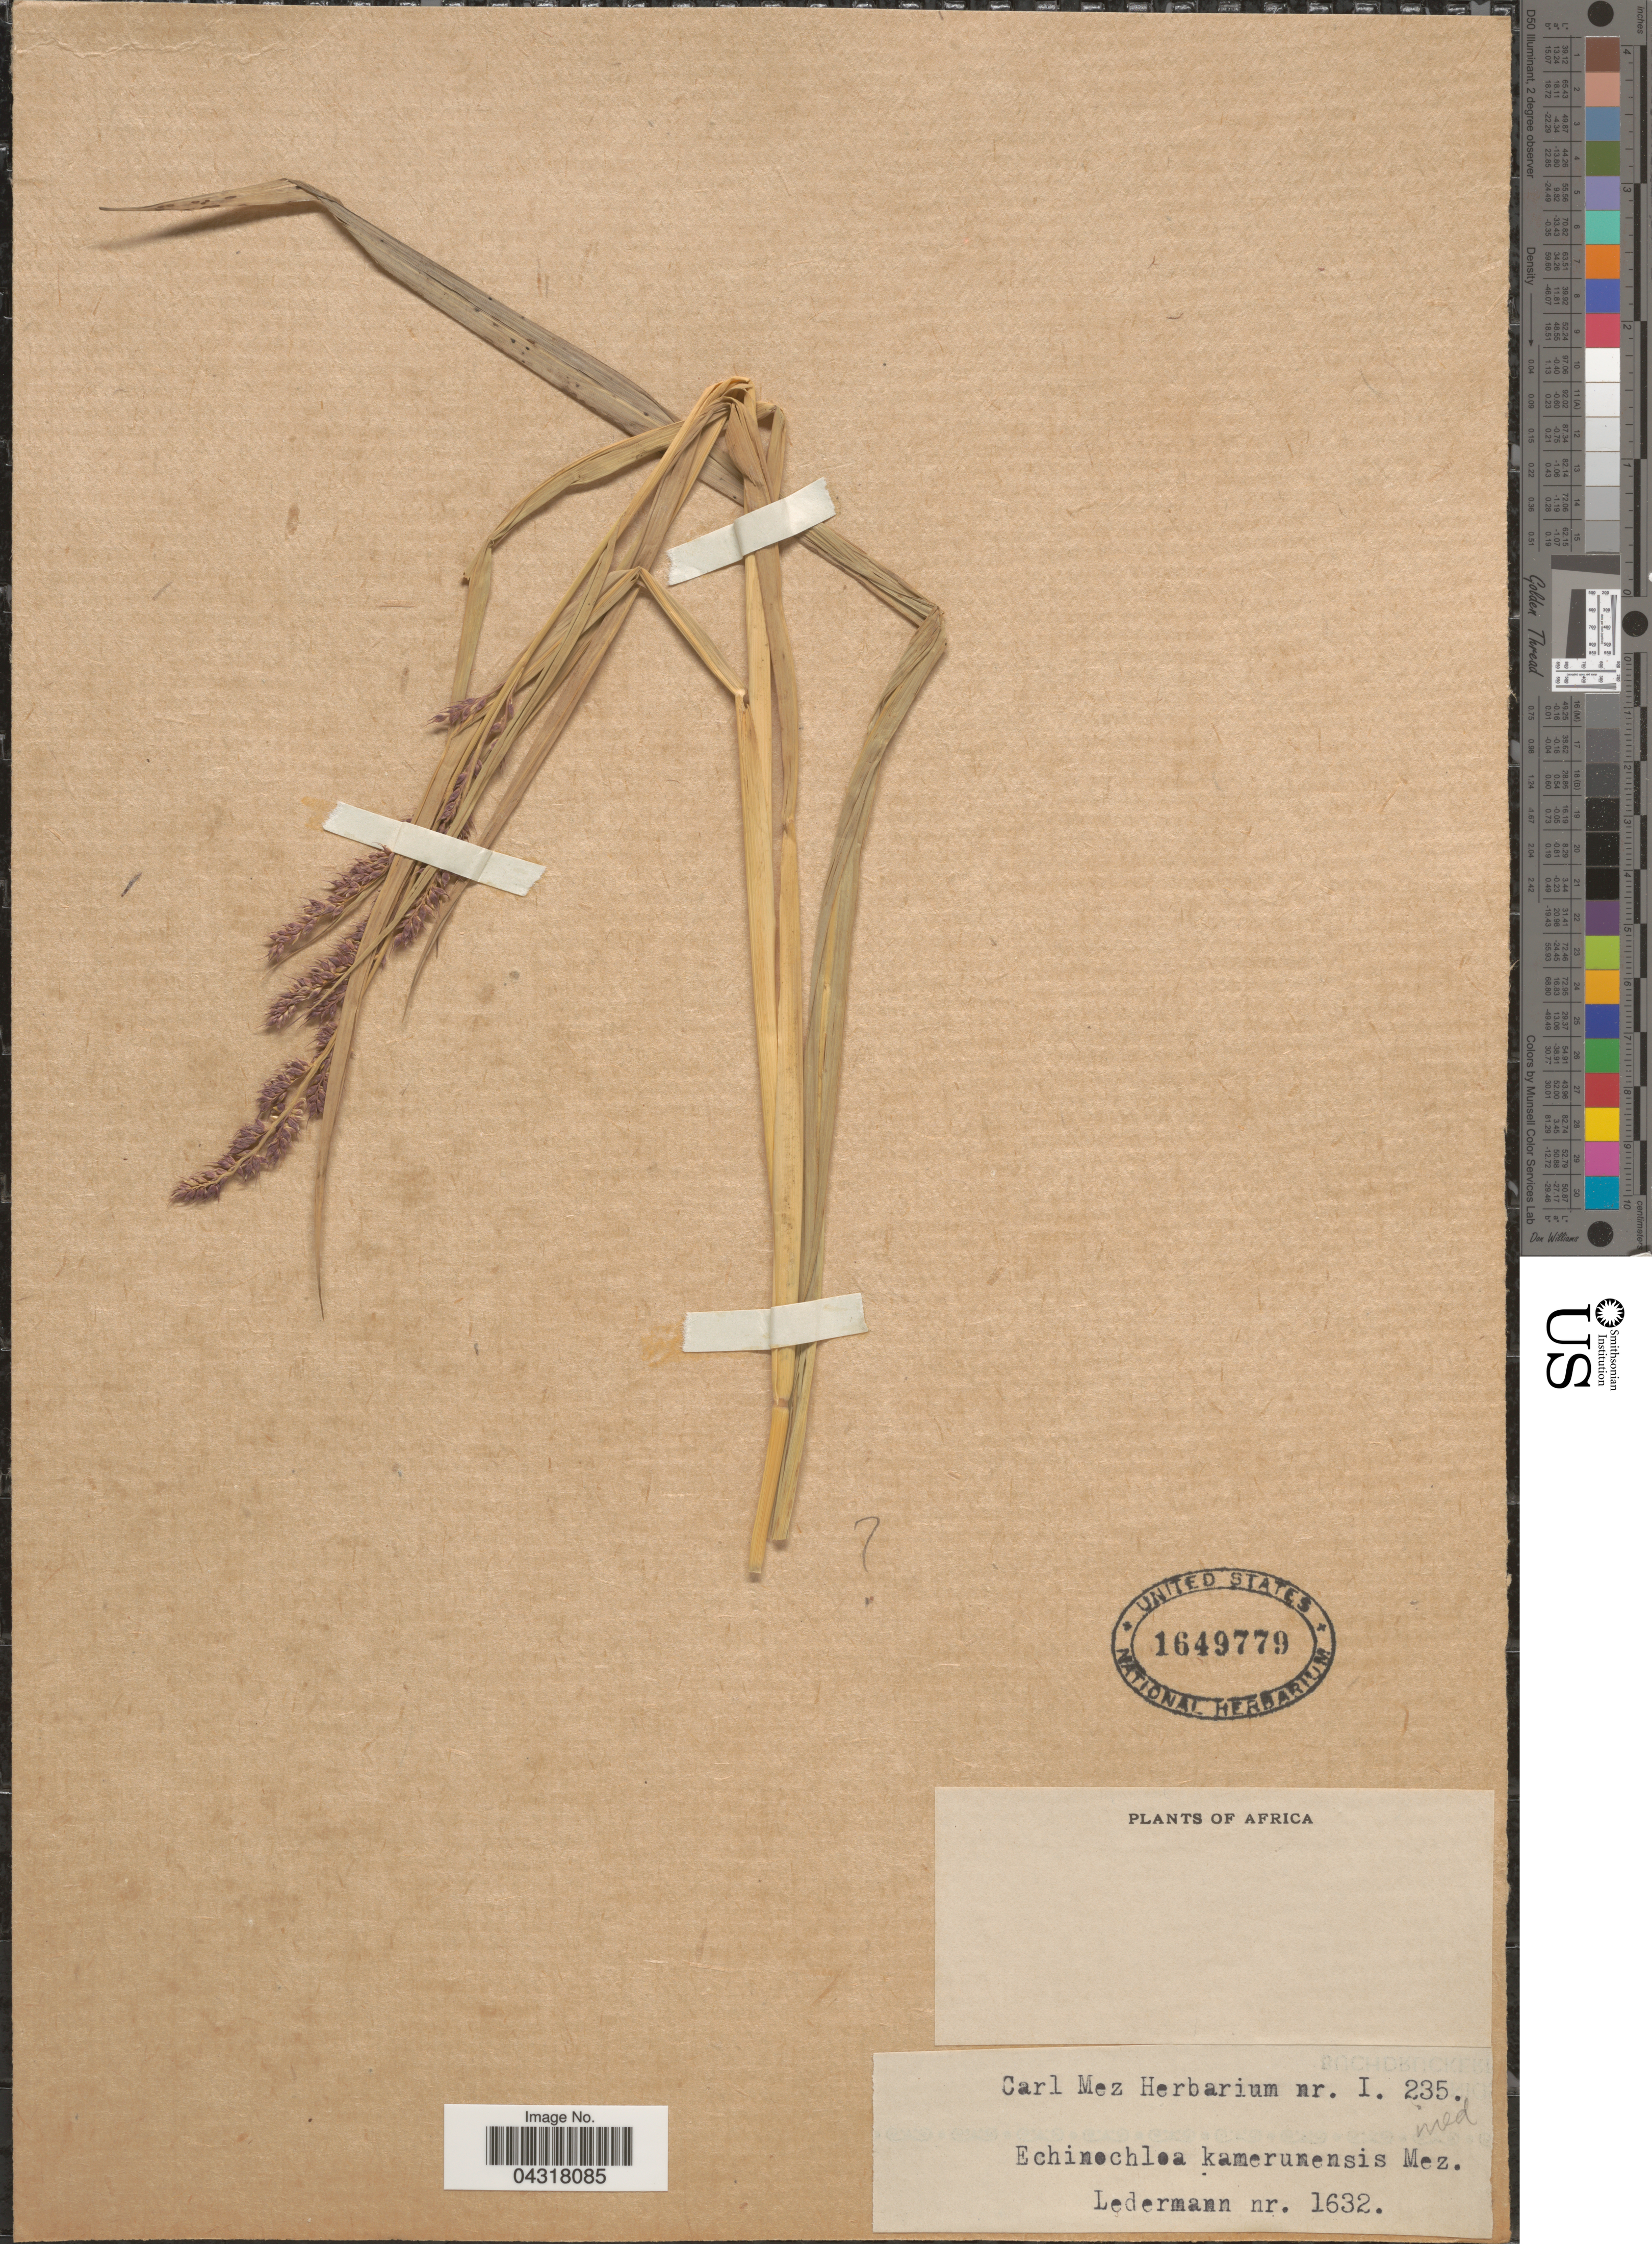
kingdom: Plantae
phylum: Tracheophyta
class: Liliopsida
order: Poales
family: Poaceae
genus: Echinochloa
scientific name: Echinochloa sp.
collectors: -. Ledermann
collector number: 1632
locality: Africa.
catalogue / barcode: US 1649779